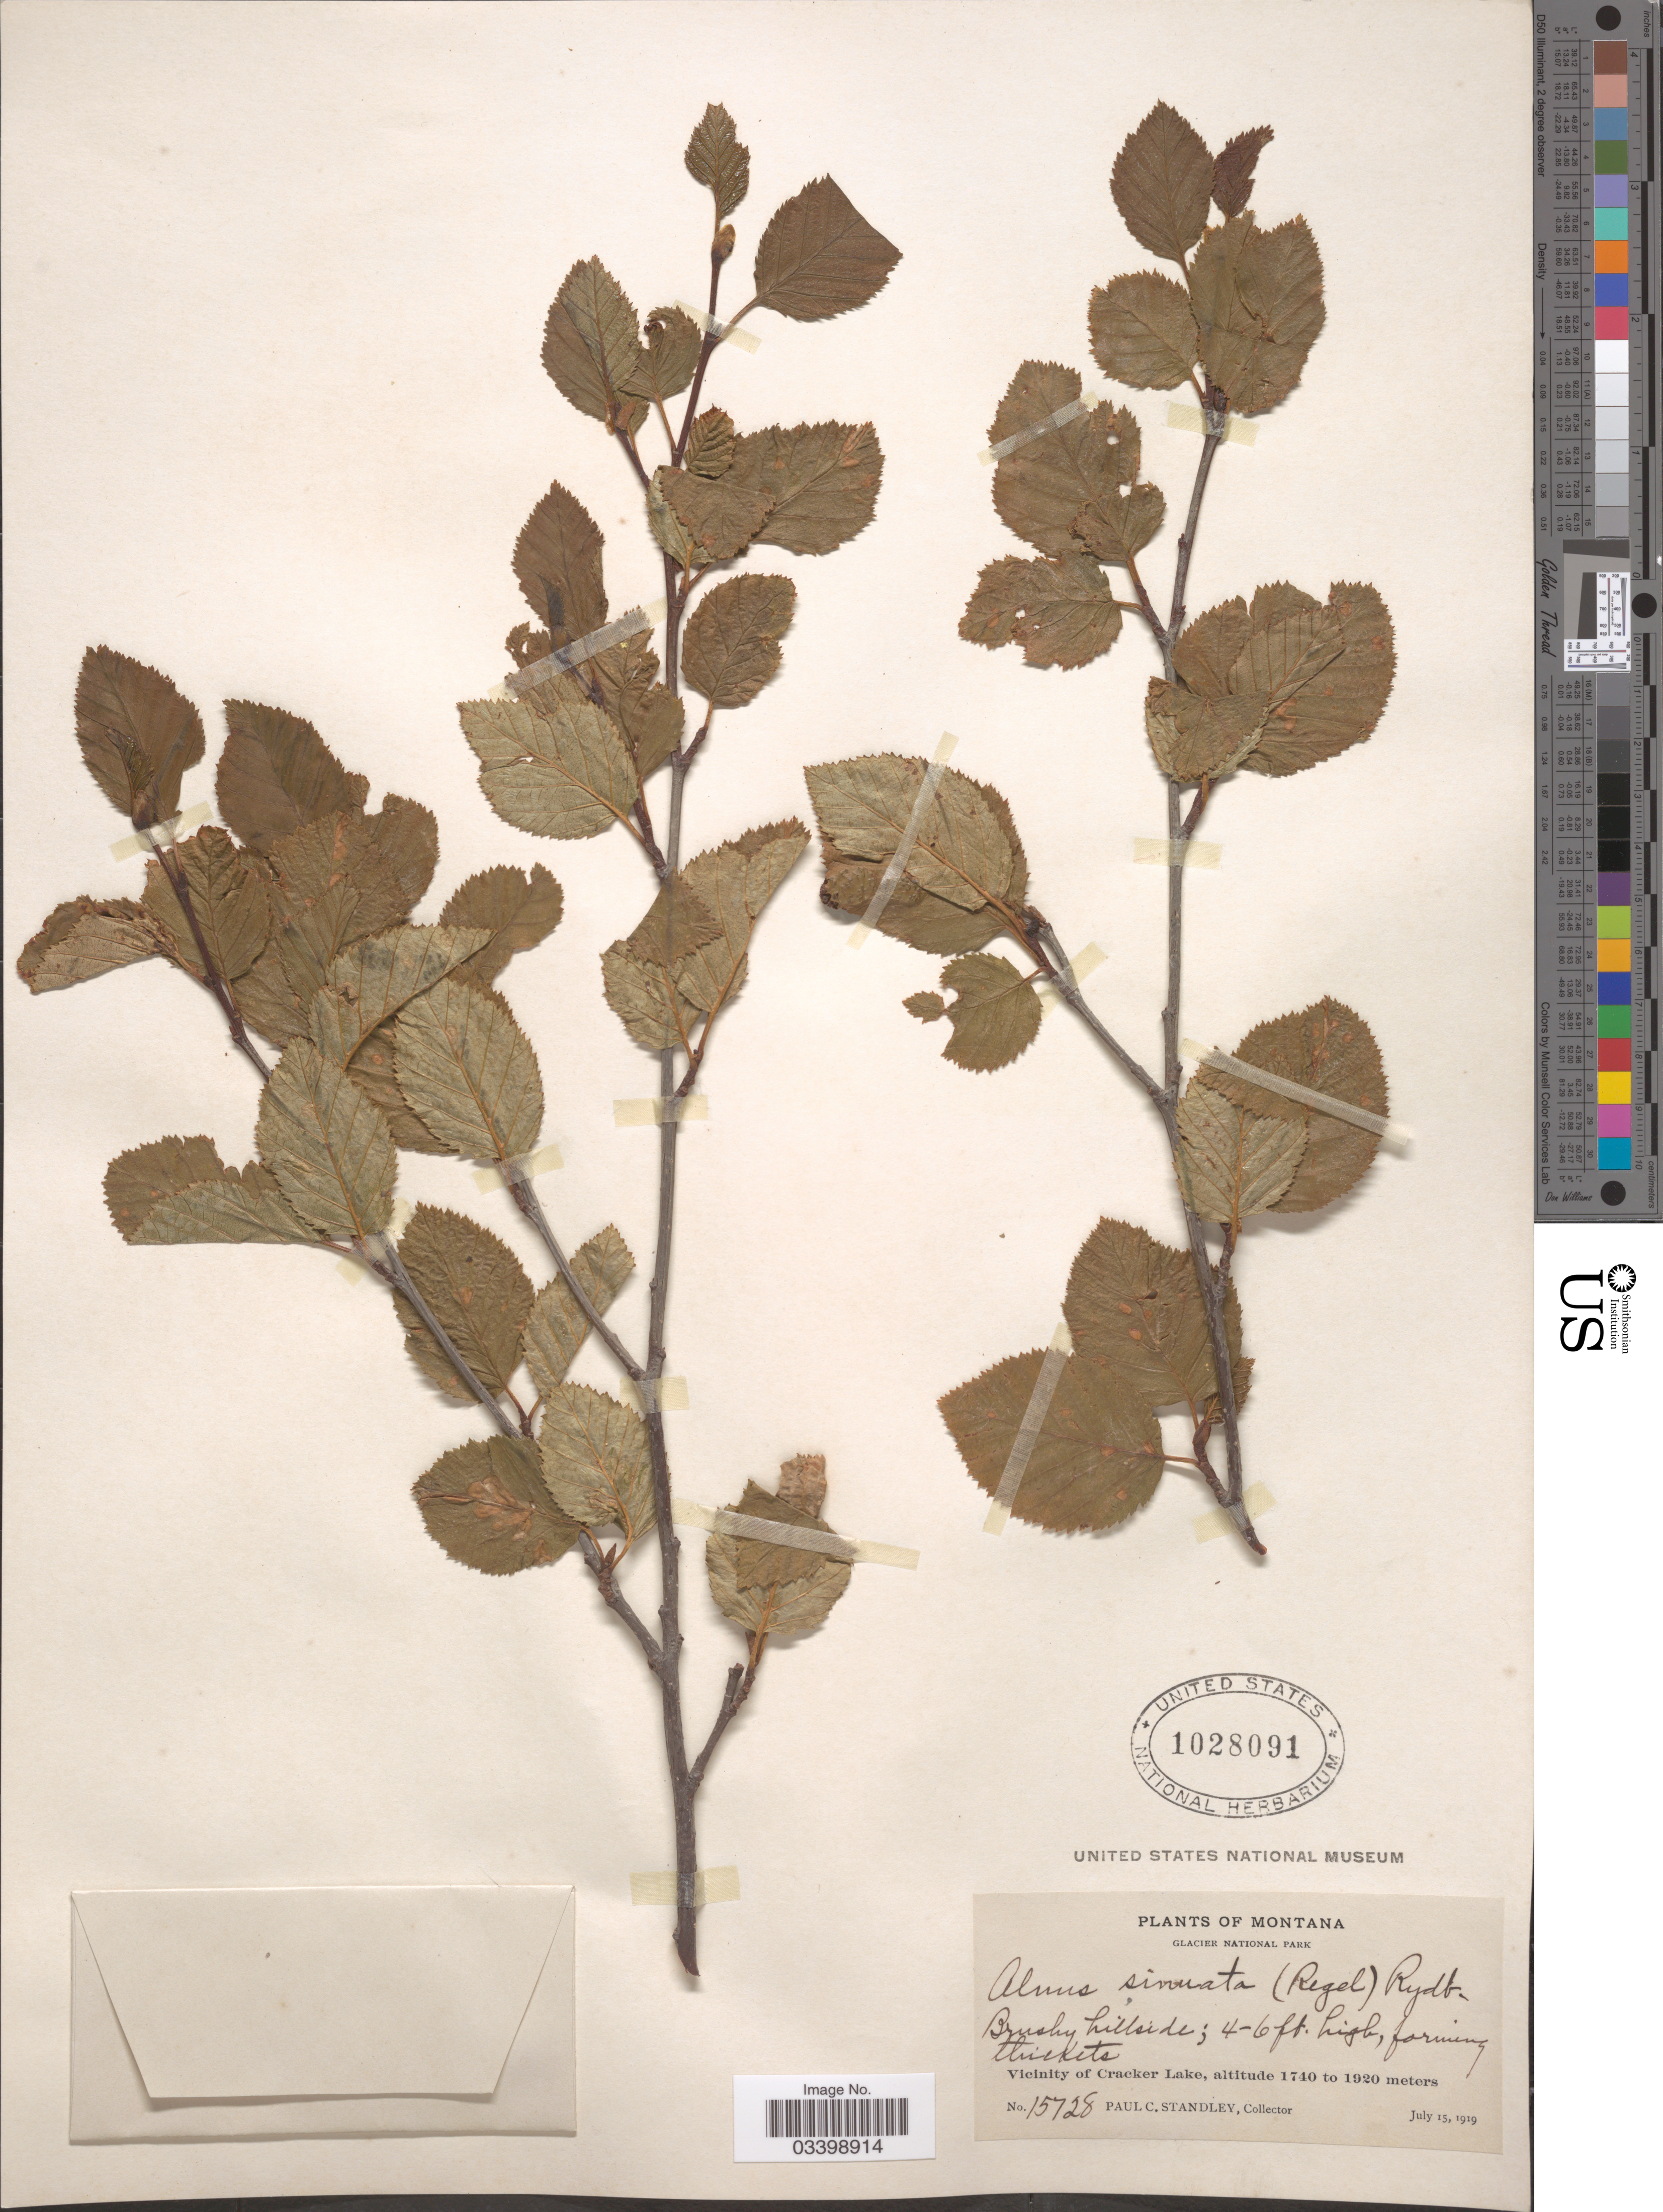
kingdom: Plantae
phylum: Tracheophyta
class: Magnoliopsida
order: Fagales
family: Betulaceae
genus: Alnus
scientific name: Alnus viridis subsp. sinuata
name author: Regel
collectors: P. C. Standley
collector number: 15728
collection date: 1919-07-15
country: United States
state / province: Montana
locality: Glacier National Park. Vicinity of Cracker Lake.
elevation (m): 1740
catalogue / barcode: US 1028091